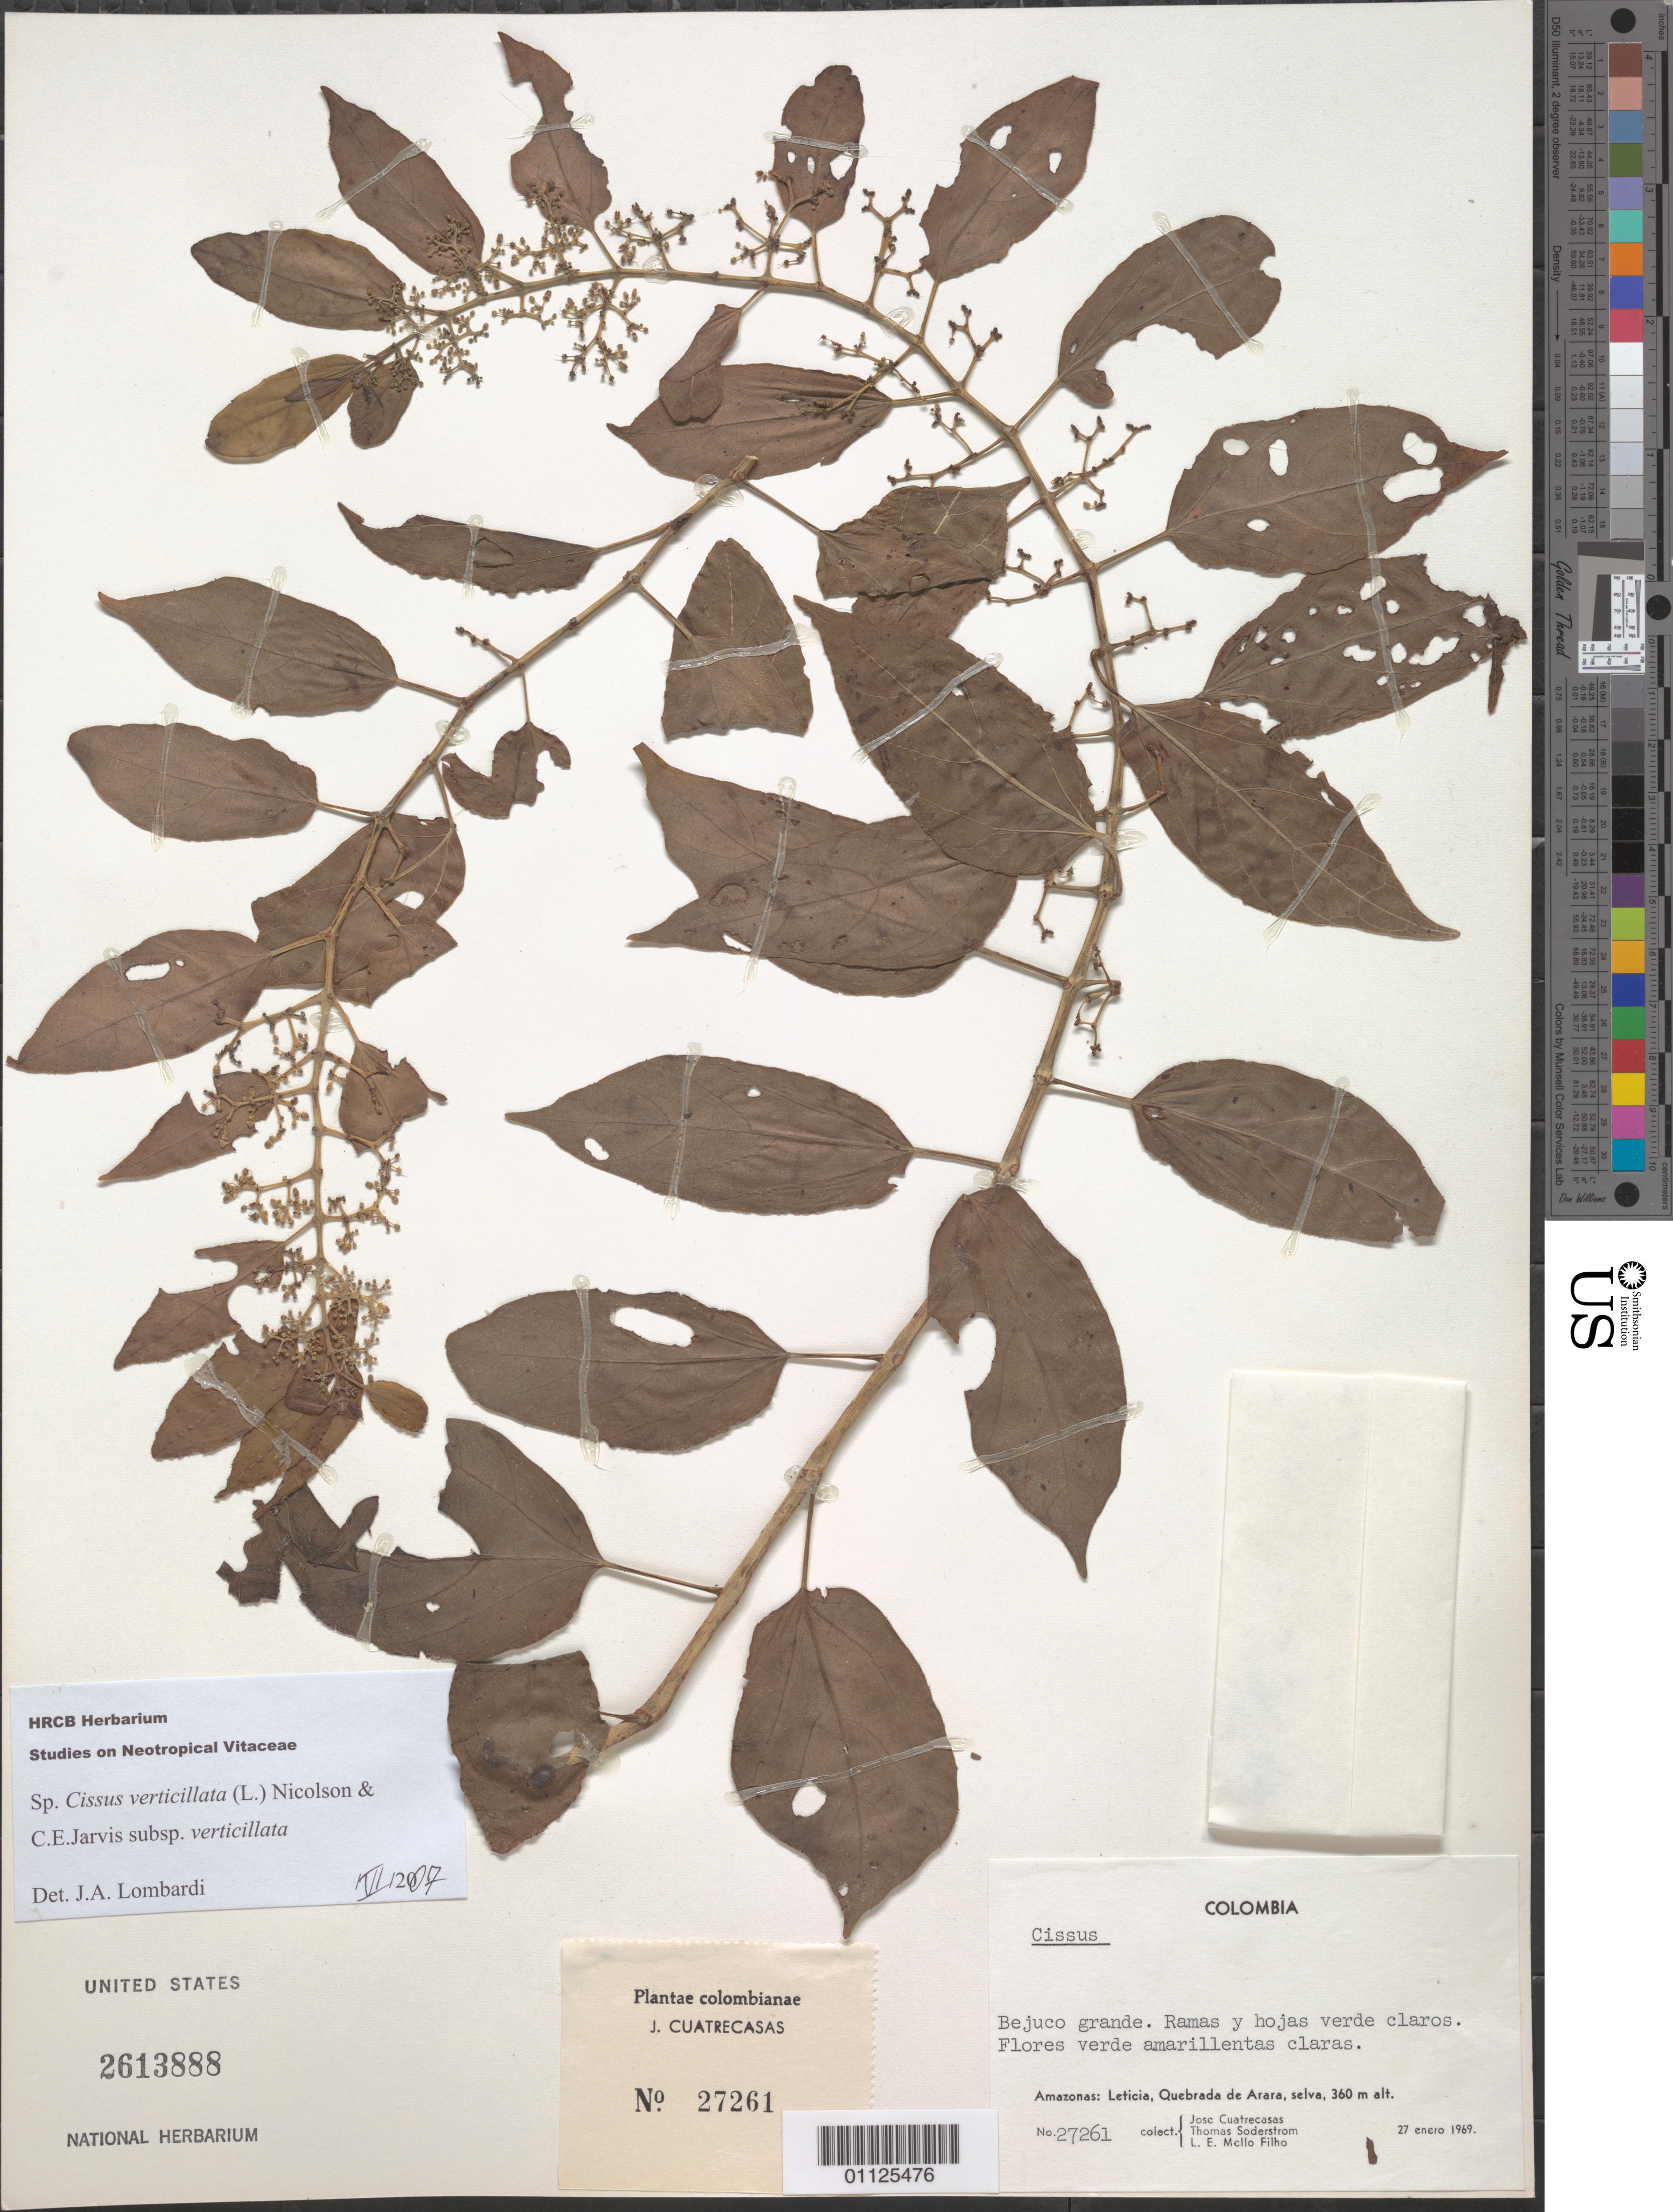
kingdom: Plantae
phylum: Tracheophyta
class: Magnoliopsida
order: Vitales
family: Vitaceae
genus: Cissus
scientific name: Cissus verticillata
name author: (L.) Nicolson & C.E. Jarvis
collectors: J. Cuatrecasas, T. R. Soderstrom & L. Emygdio de Mello Filho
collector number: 27261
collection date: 1969-01-27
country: Colombia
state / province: Amazônas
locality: Leticia, Quuebrada de Arara.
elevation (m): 360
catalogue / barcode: US 2613888